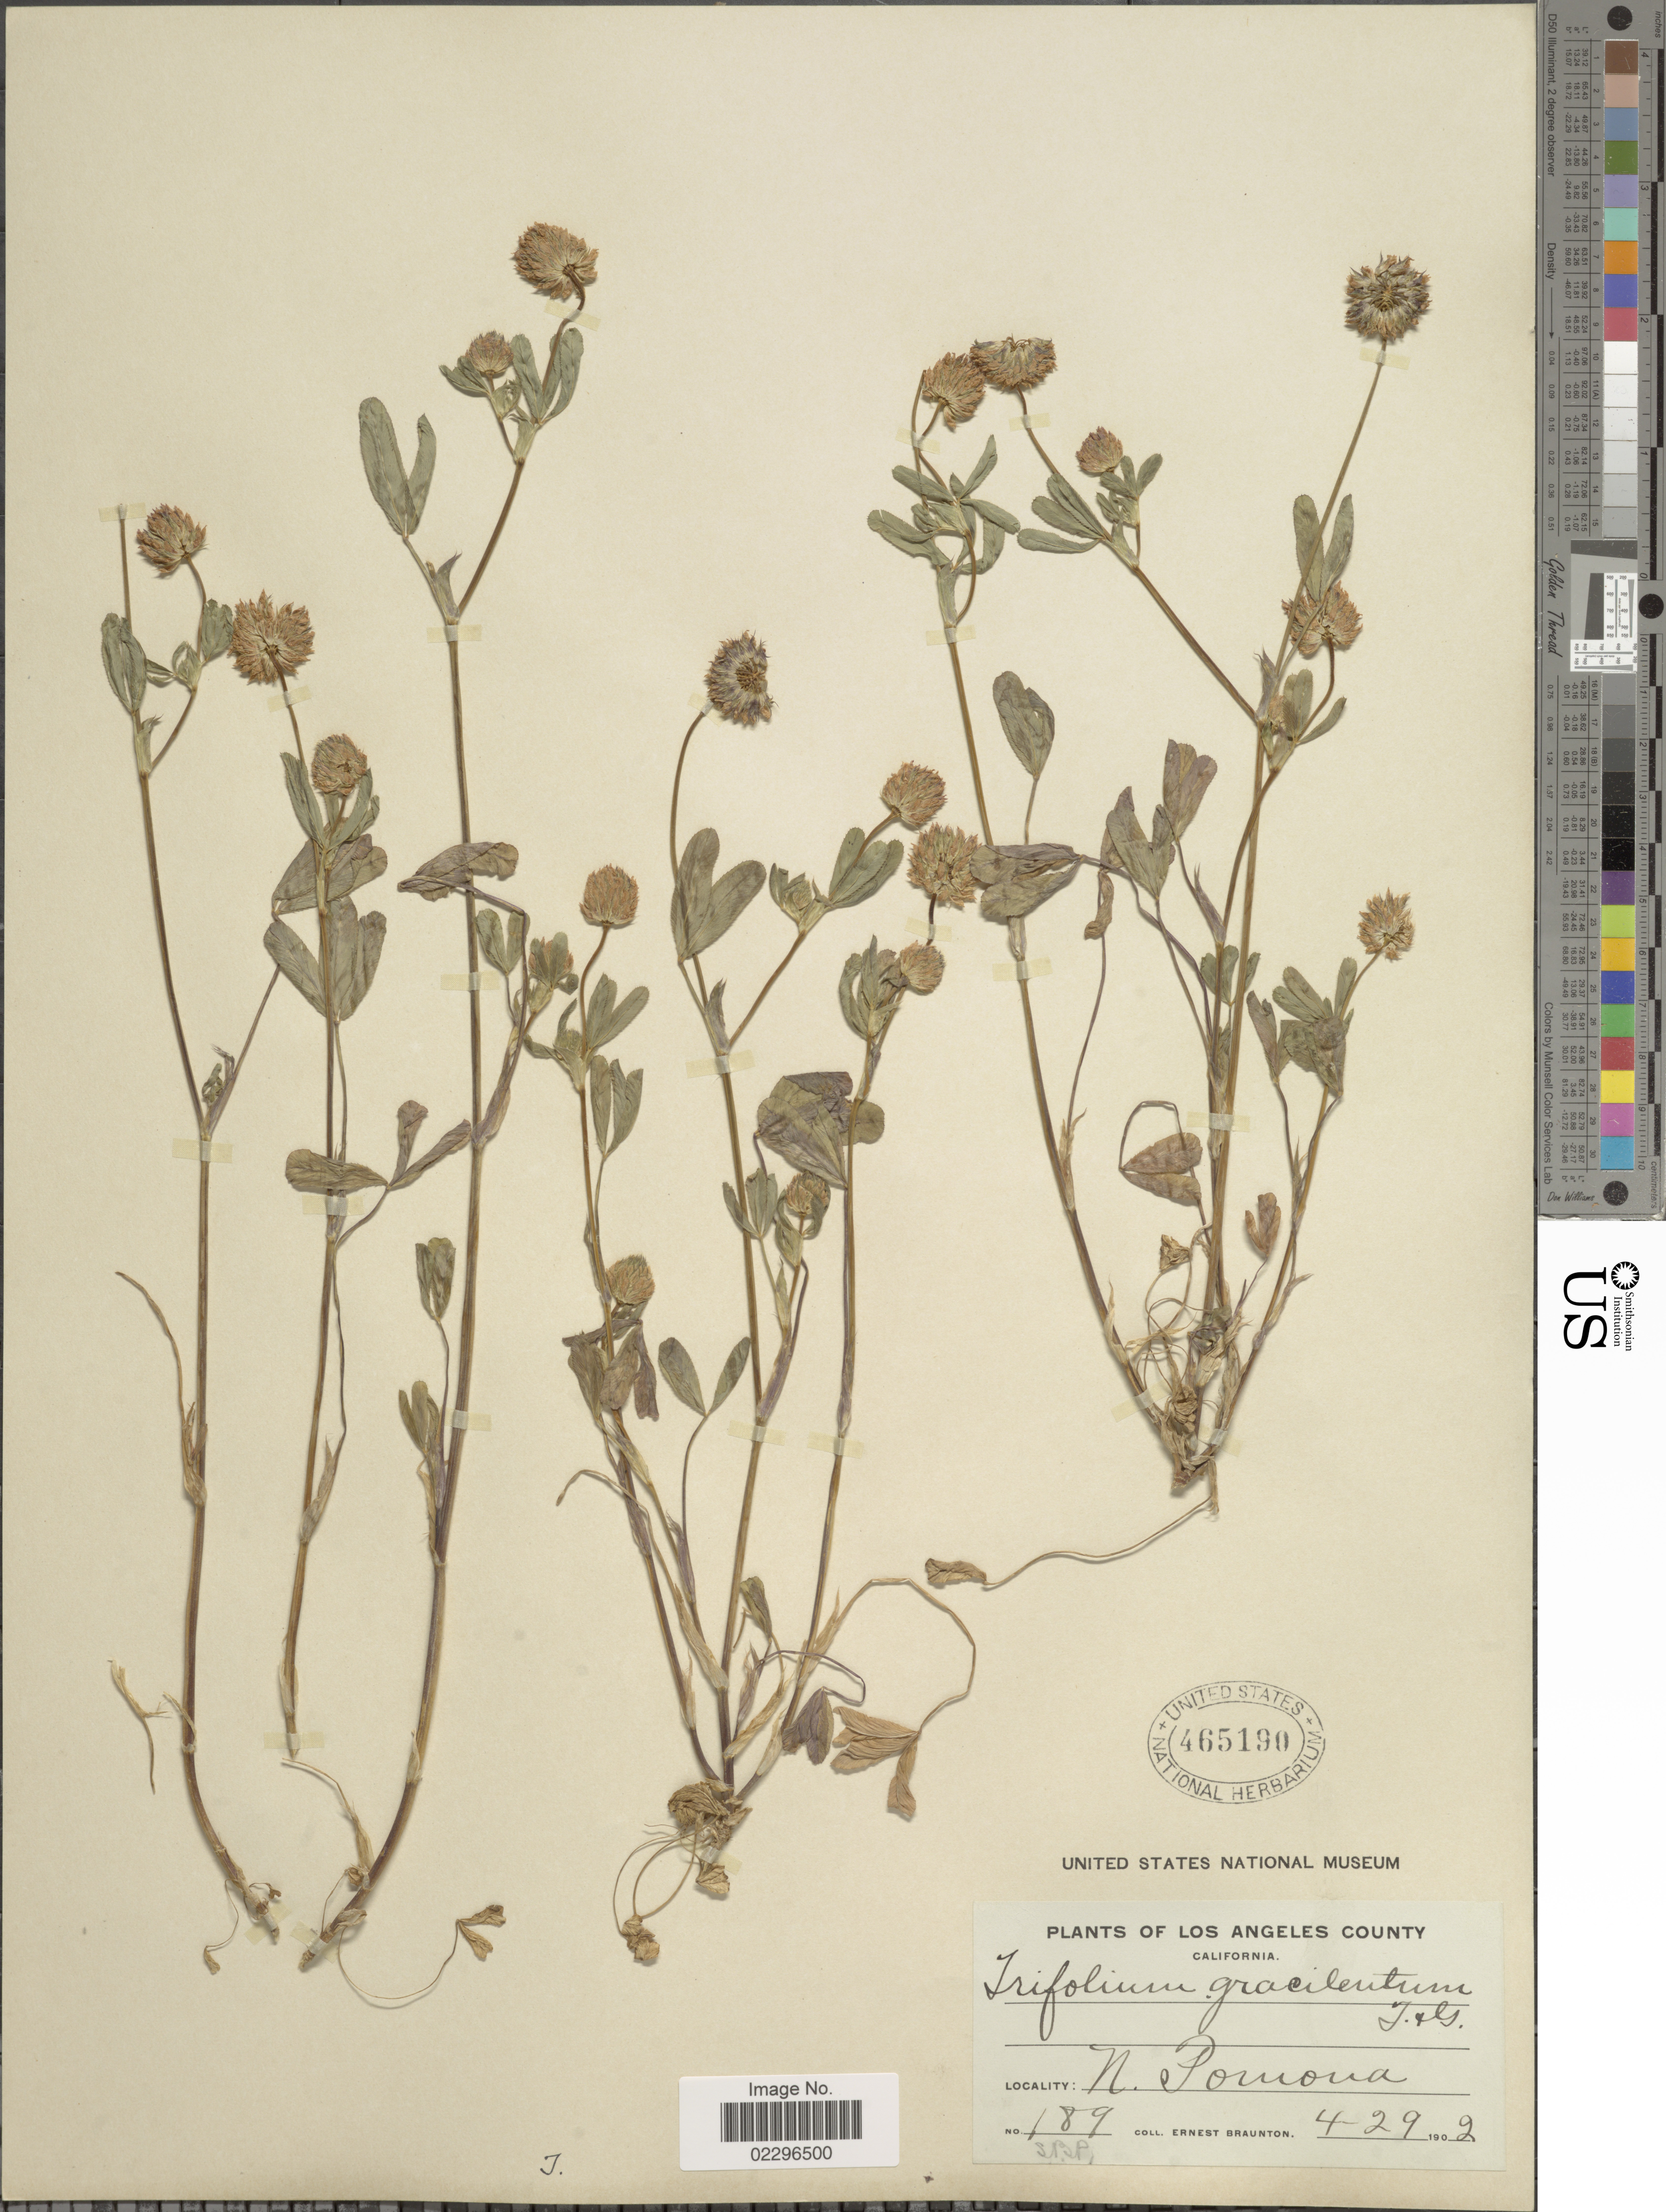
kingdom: Plantae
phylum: Tracheophyta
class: Magnoliopsida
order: Fabales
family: Fabaceae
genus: Trifolium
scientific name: Trifolium gracilentum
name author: Torr. & A. Gray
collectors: E. Braunton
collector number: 189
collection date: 1902-04-29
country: United States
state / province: California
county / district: Los Angeles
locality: Los Angeles County, California, N. Pomona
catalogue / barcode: US 465190